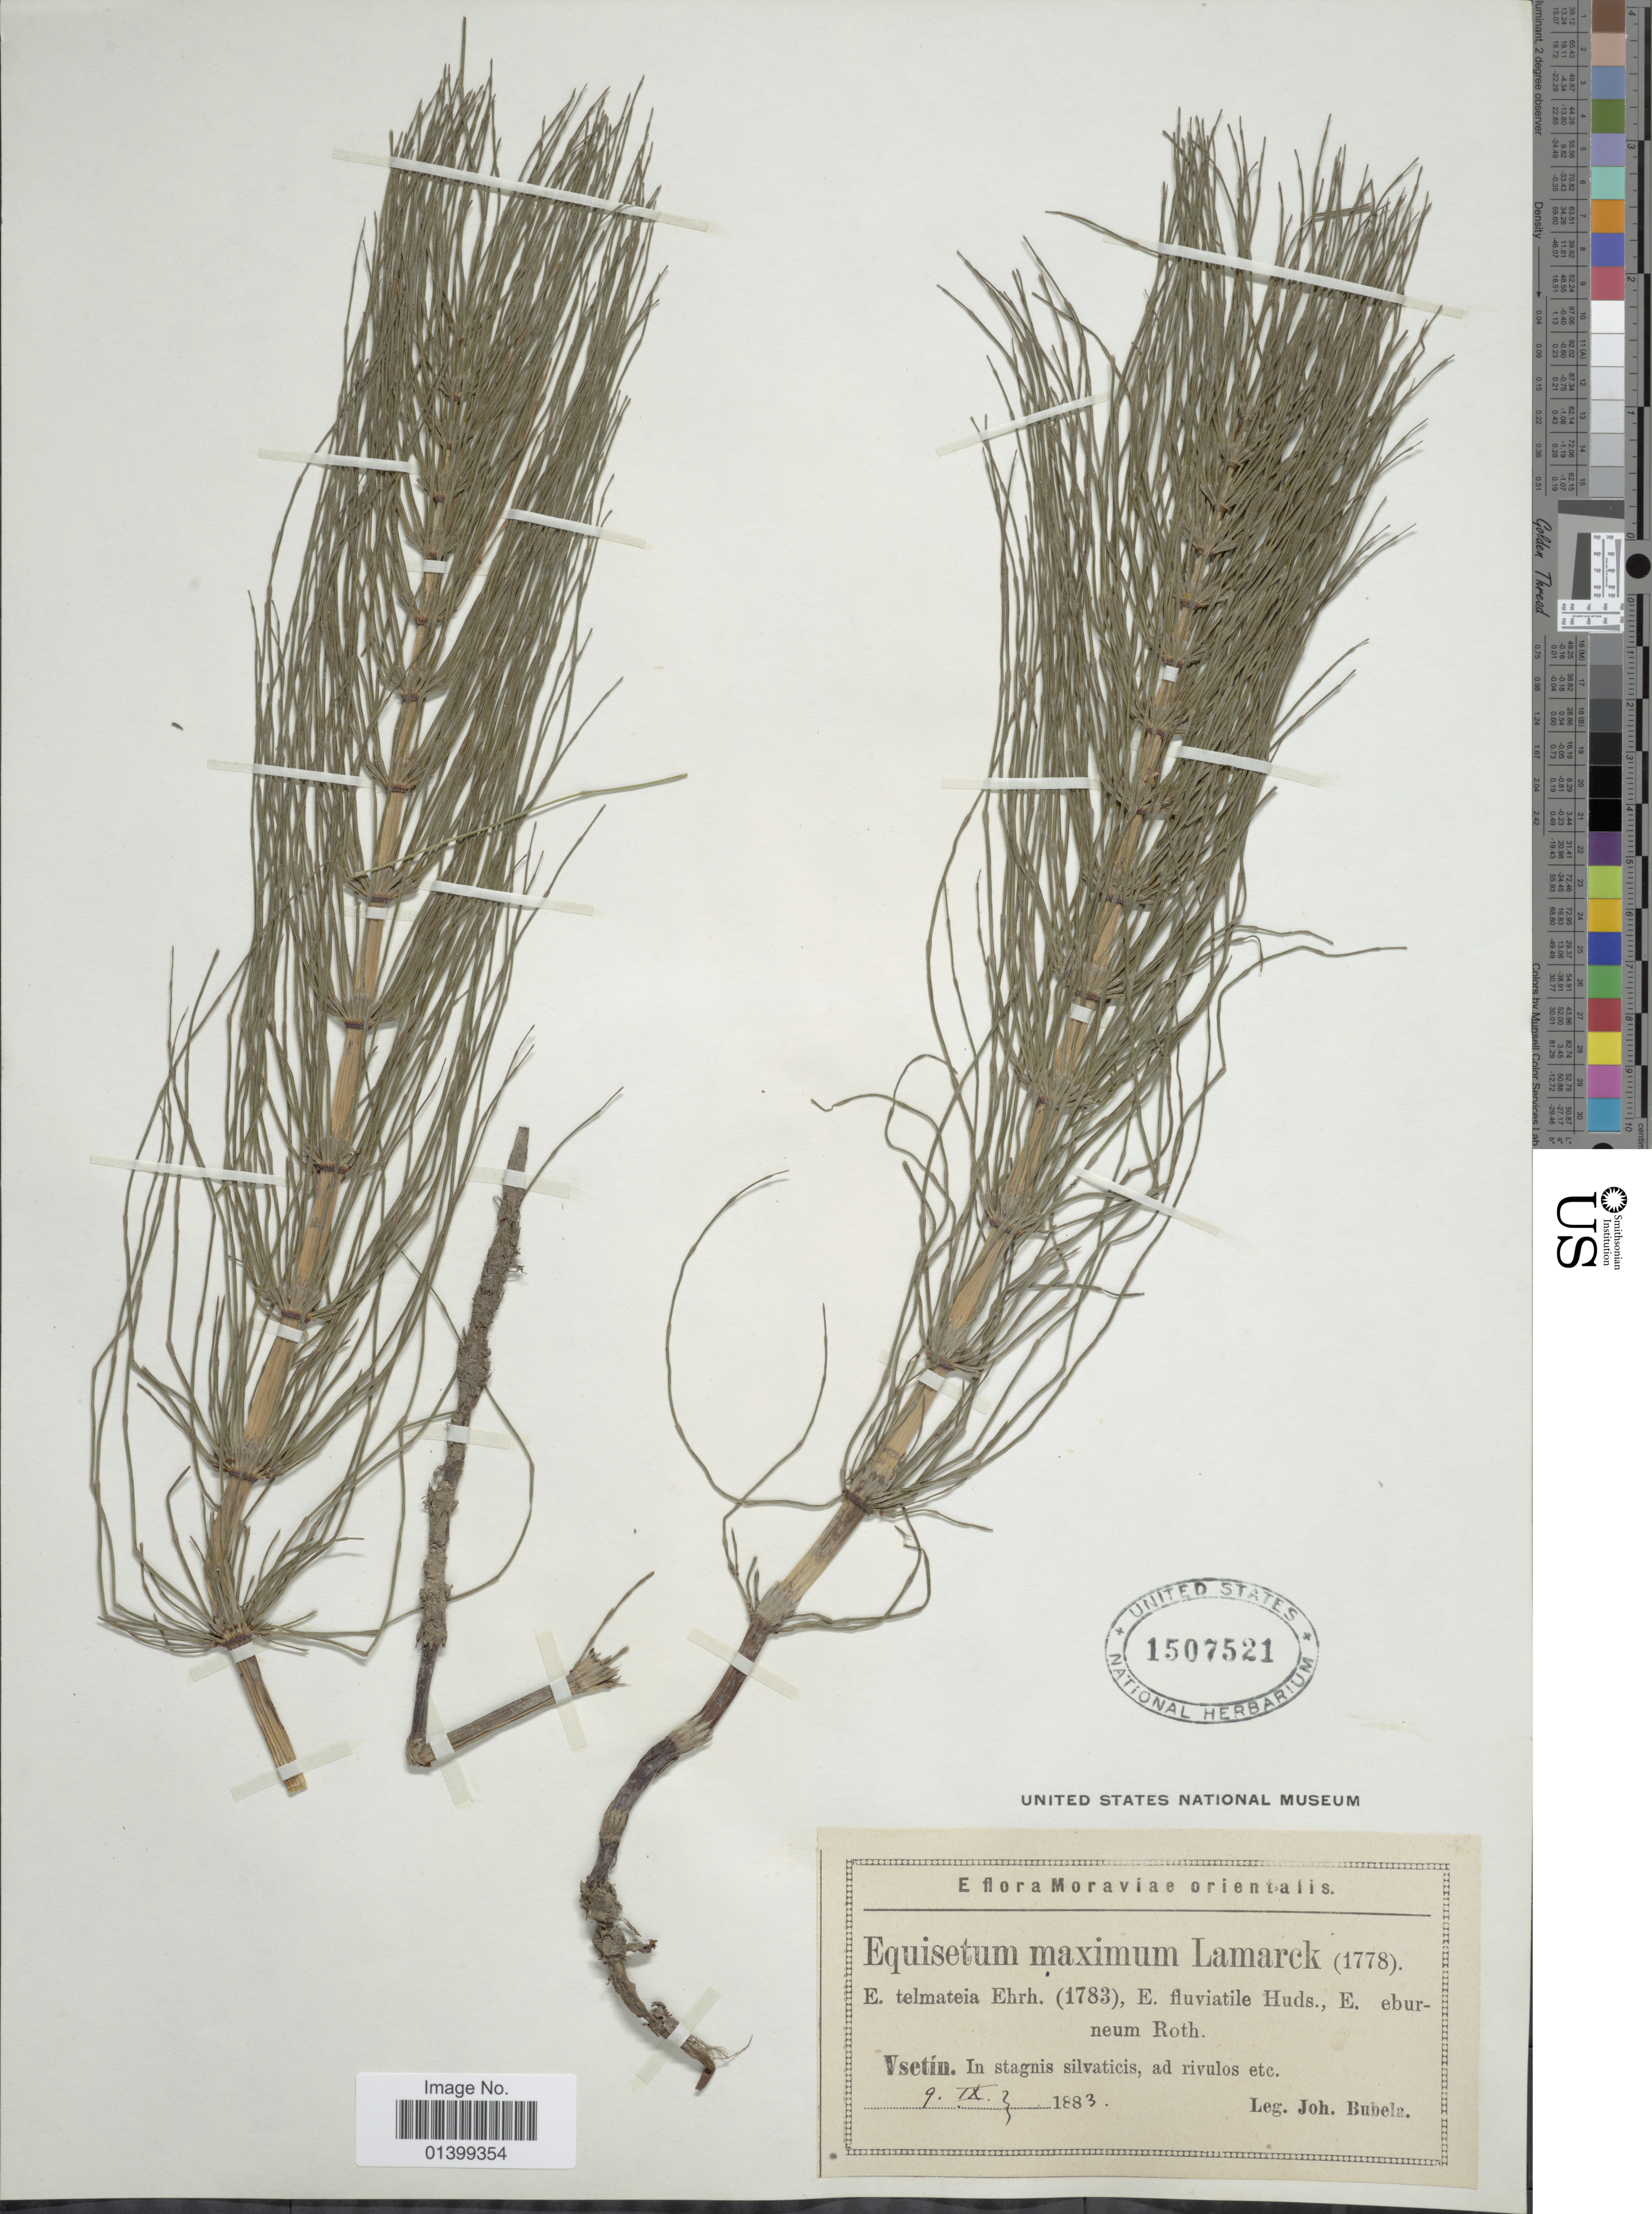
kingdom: Plantae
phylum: Tracheophyta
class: Polypodiopsida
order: Equisetales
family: Equisetaceae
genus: Equisetum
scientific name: Equisetum telmateia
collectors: J. Bubela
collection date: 1883-09-09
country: Czechia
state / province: Zlin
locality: Moraviae orientalis. Vsetín. In stagnis silvaticis, ad rivulos etc.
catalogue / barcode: US 1507521